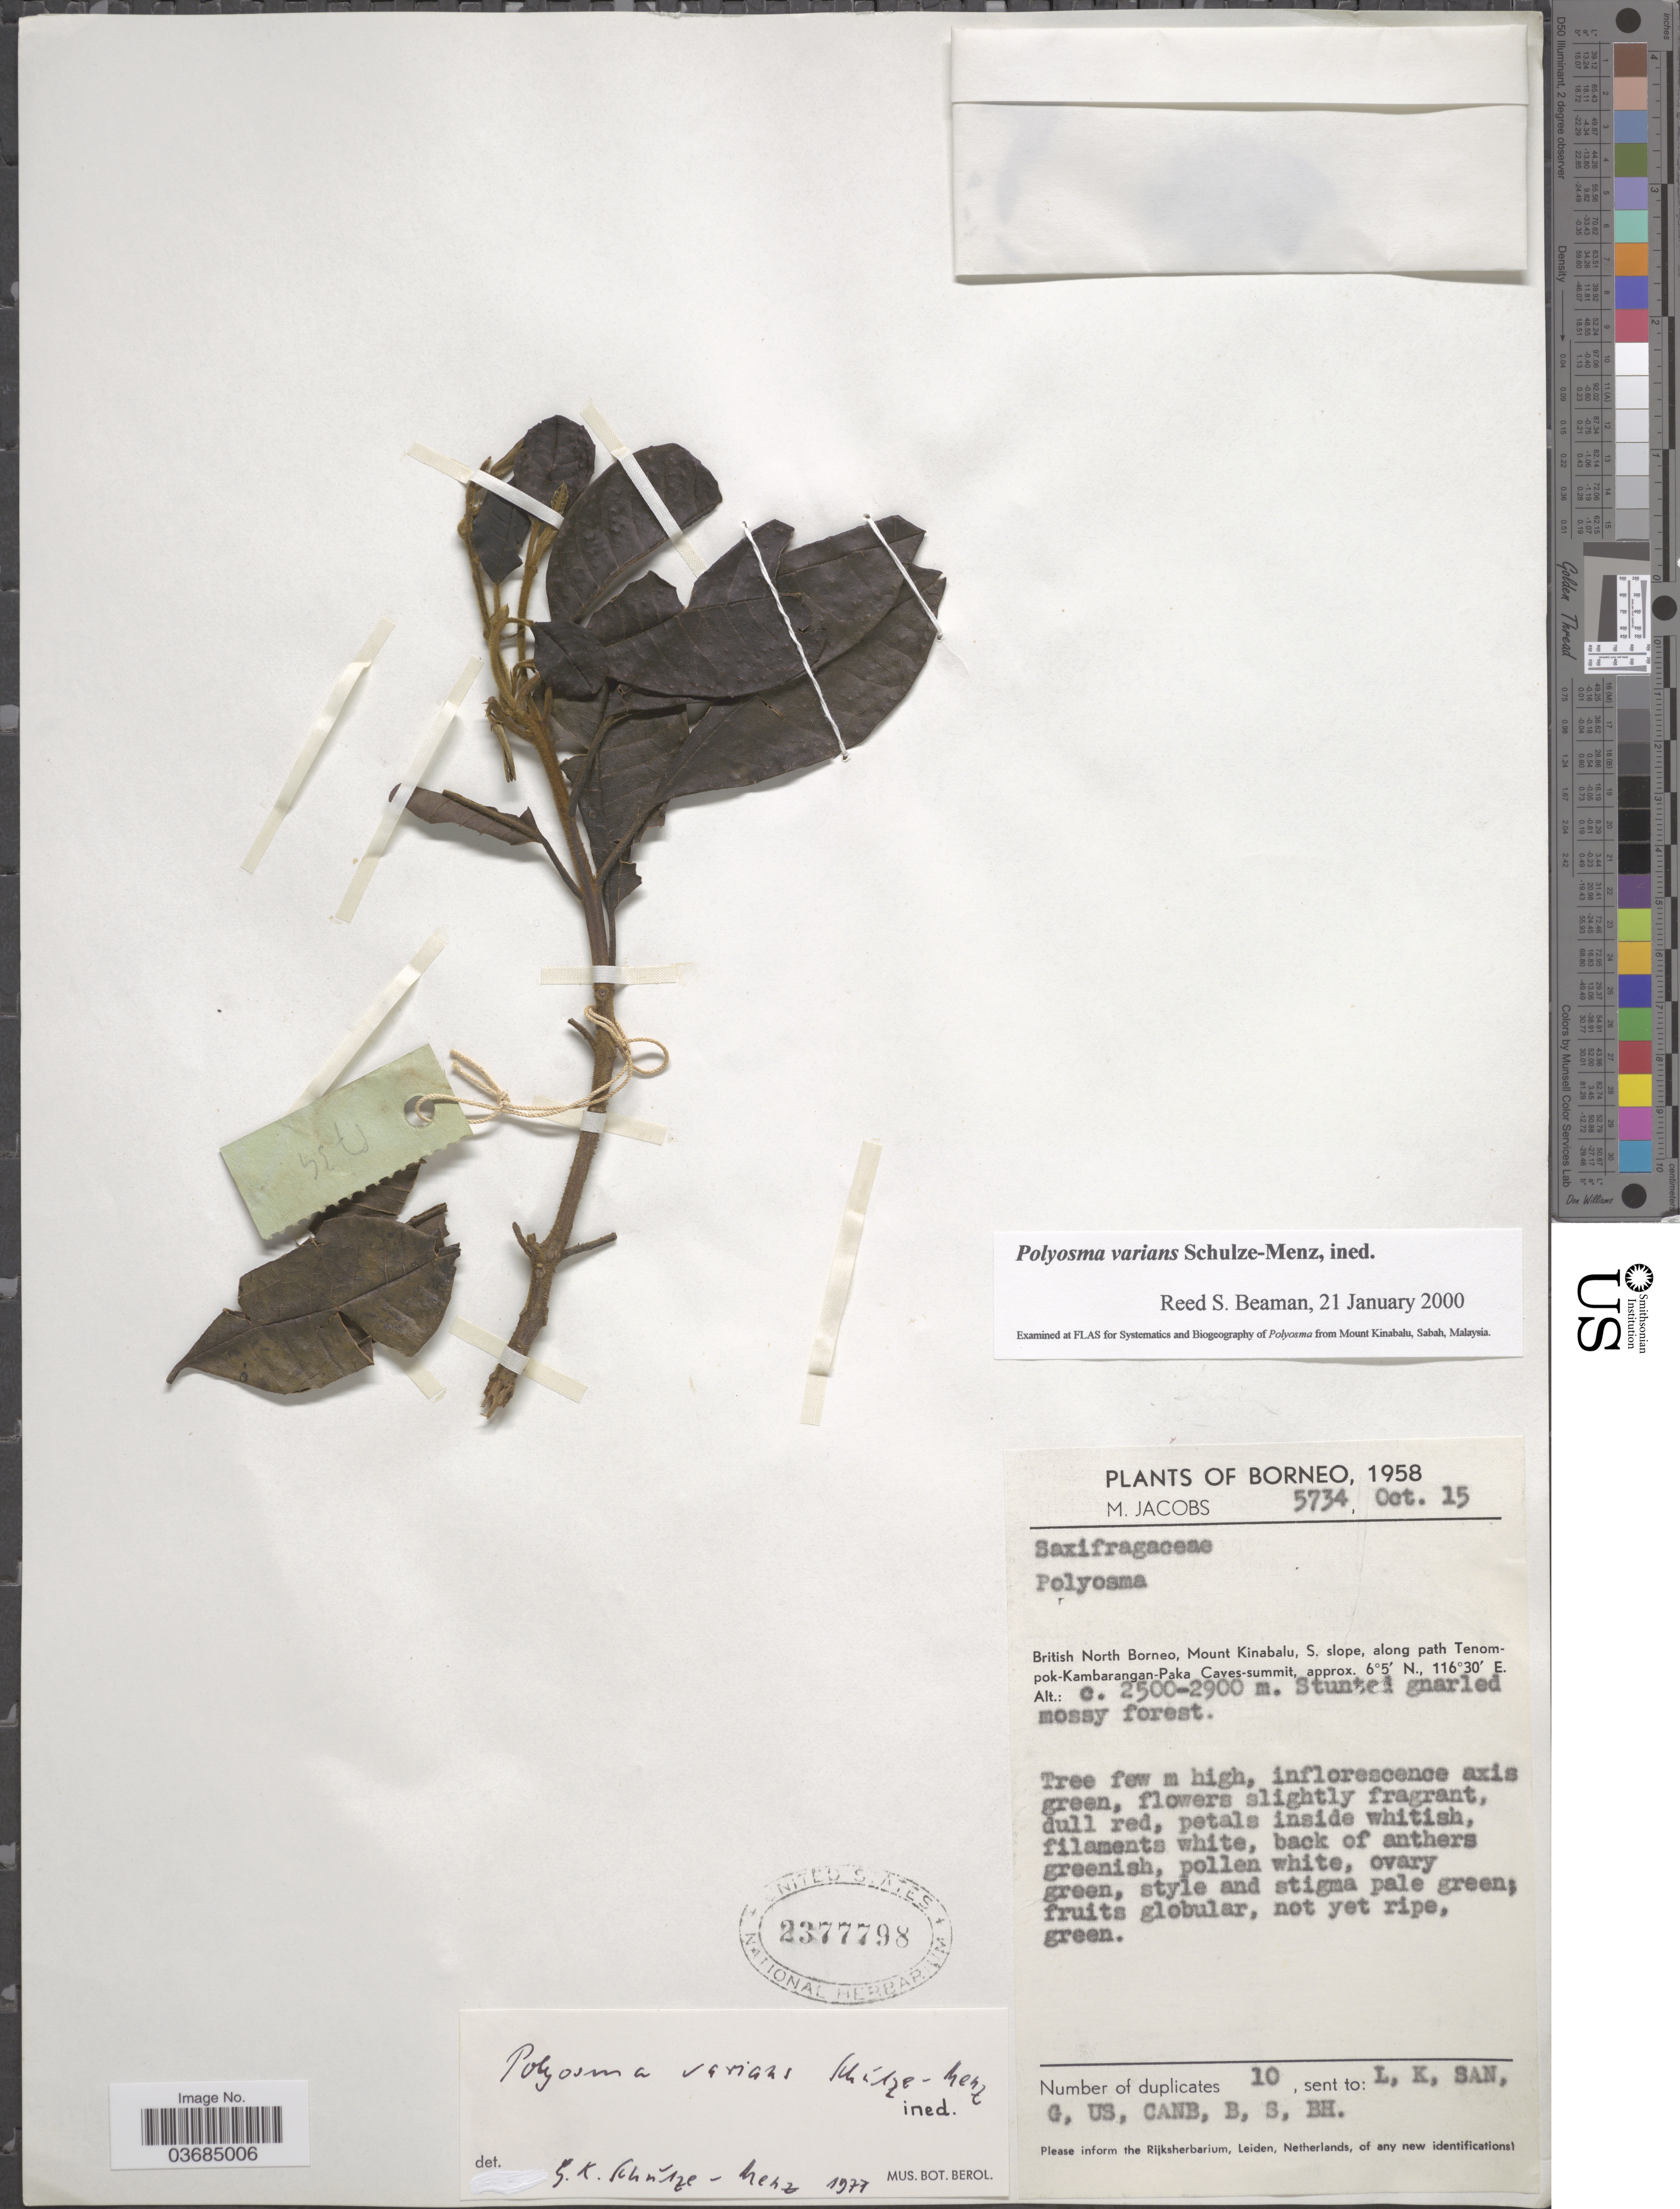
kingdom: Plantae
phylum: Tracheophyta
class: Magnoliopsida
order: Escalloniales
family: Escalloniaceae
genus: Polyosma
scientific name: Polyosma varians Schulze-Menz, ined.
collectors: M. Jacobs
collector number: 5734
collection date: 1958-10-15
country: Malaysia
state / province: Sabah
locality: Borneo. British North Borneo, Mount Kinabalu, S. slope, along path Tenompok-Kambarangan-Paka Caves-summit.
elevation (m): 2500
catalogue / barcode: US 2377798